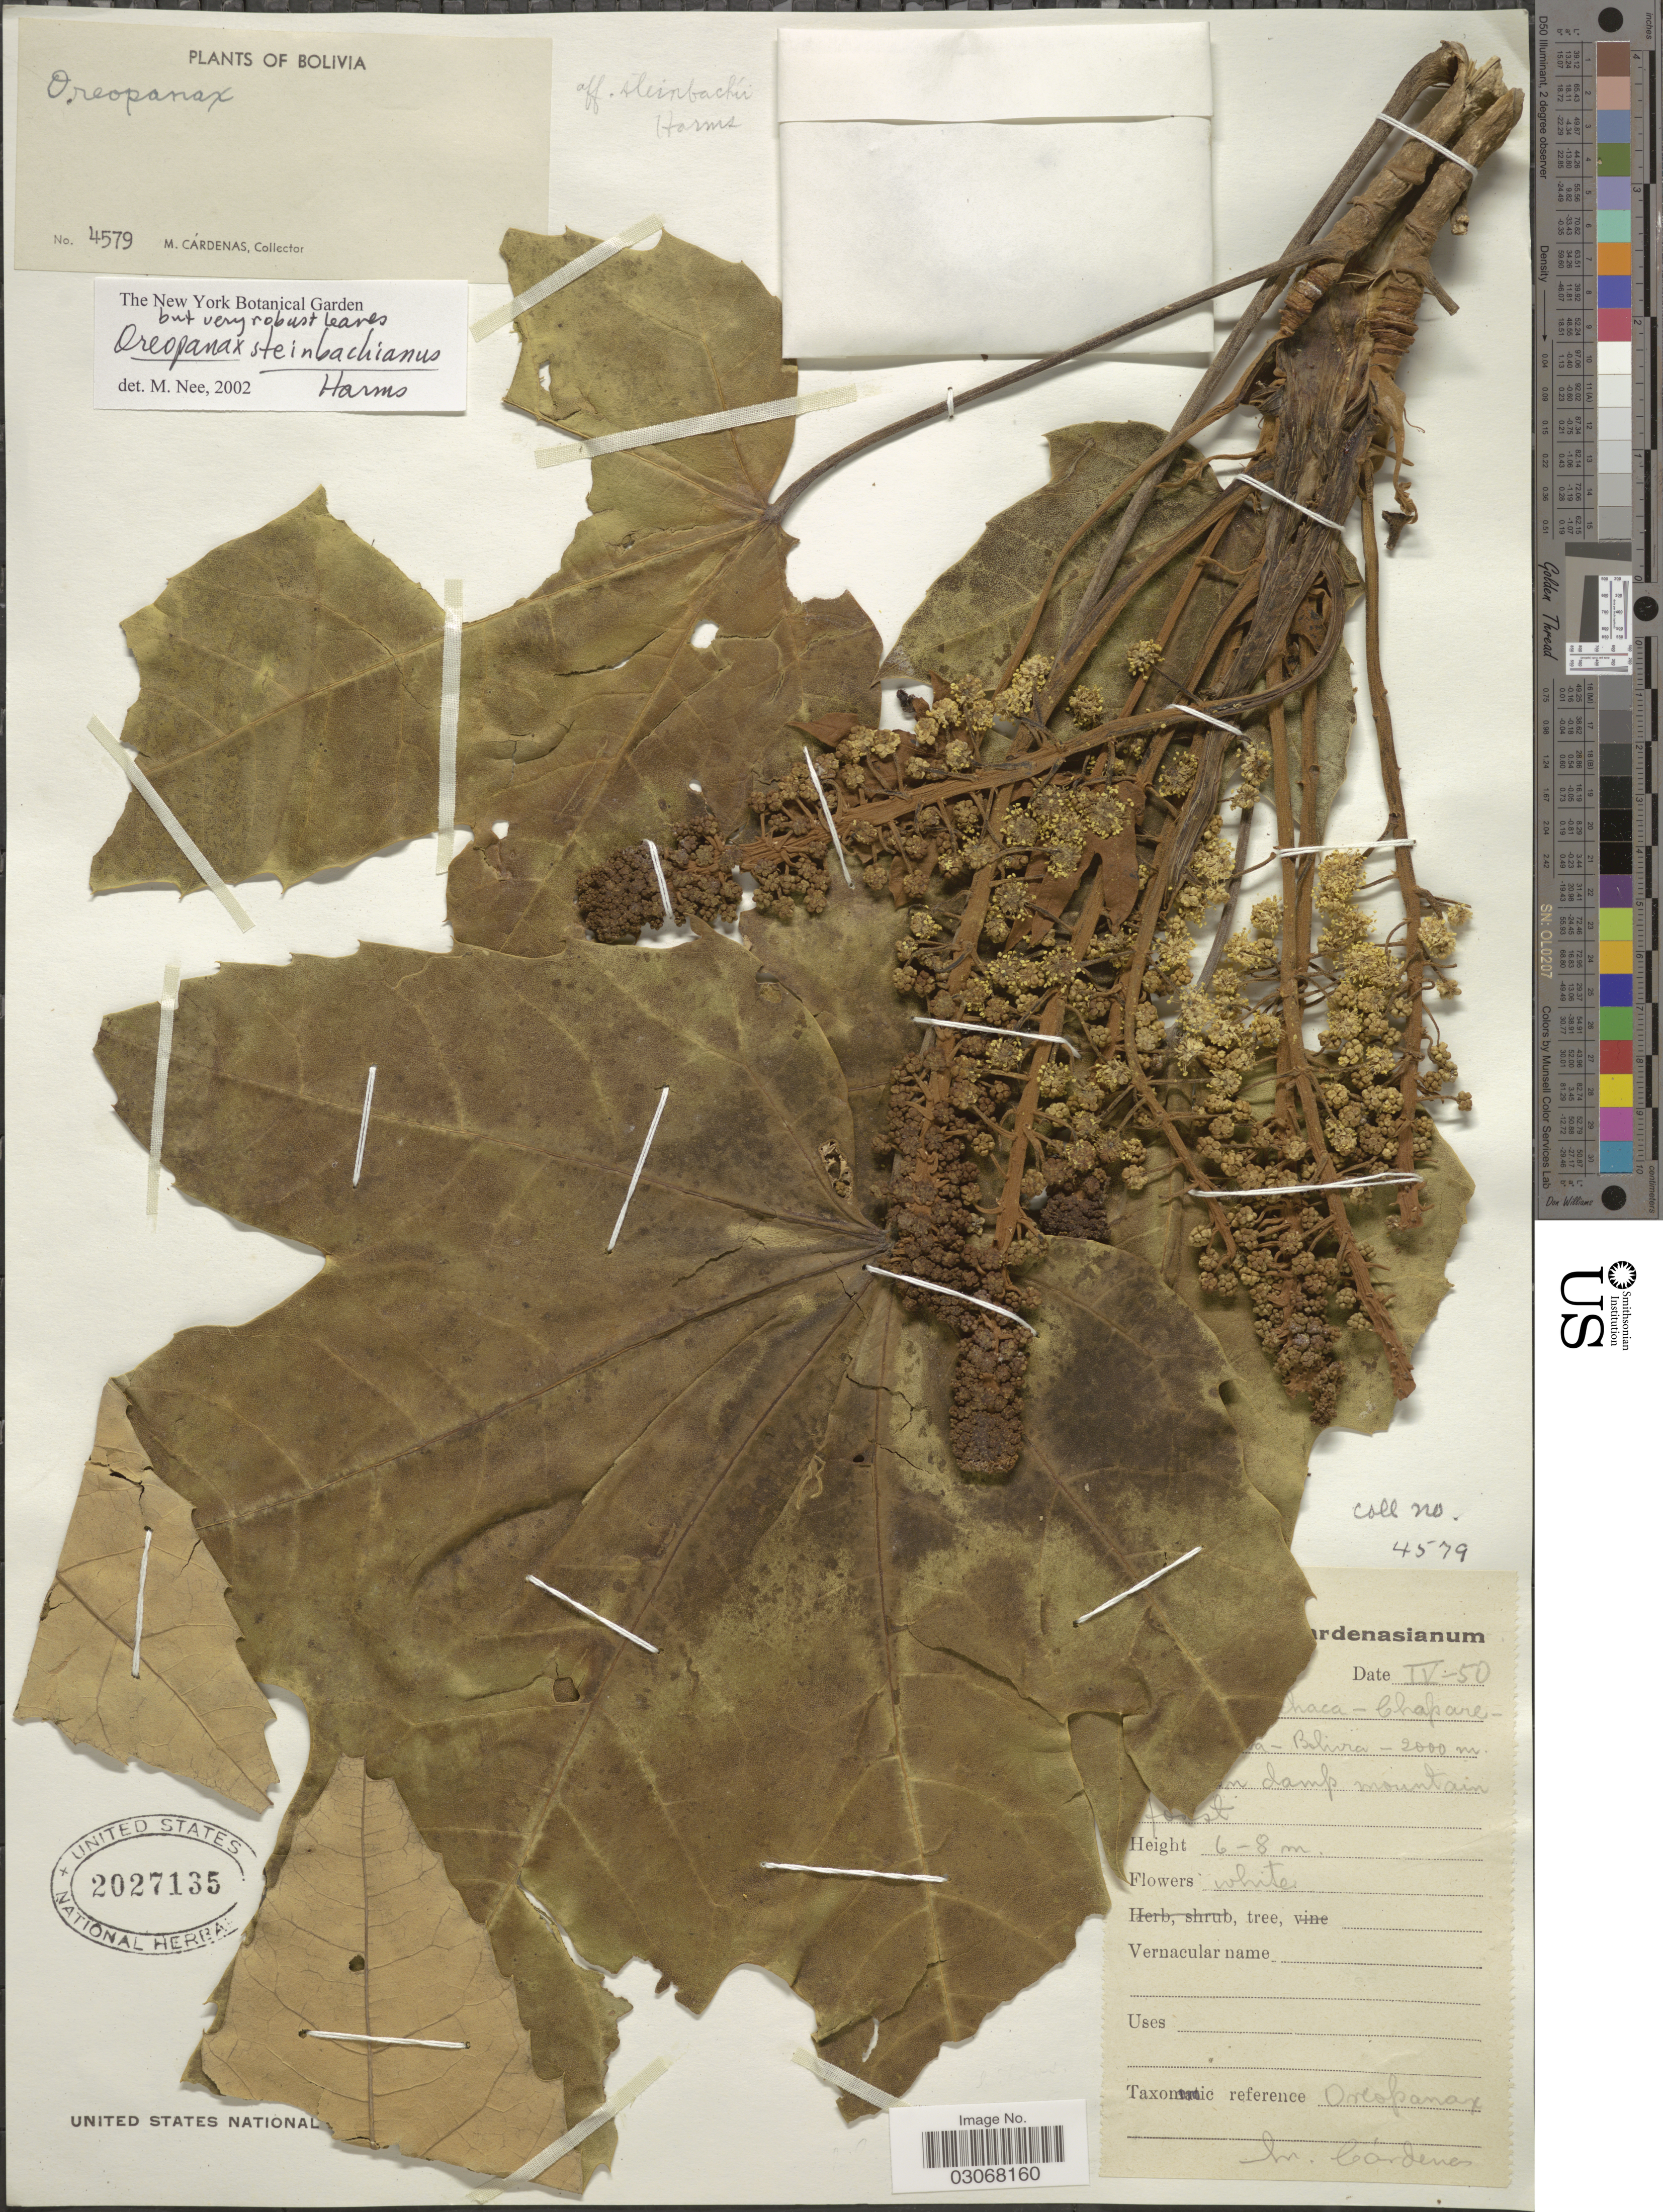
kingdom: Plantae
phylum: Tracheophyta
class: Magnoliopsida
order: Apiales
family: Araliaceae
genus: Oreopanax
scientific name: Oreopanax steinbachianus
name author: Harms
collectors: M. Cárdenas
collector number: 4579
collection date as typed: Transcribed d/m/y: /4/50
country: Bolivia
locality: [illegible text]chaca - Chapare - [illegible text]a.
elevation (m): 2000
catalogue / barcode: US 2027135